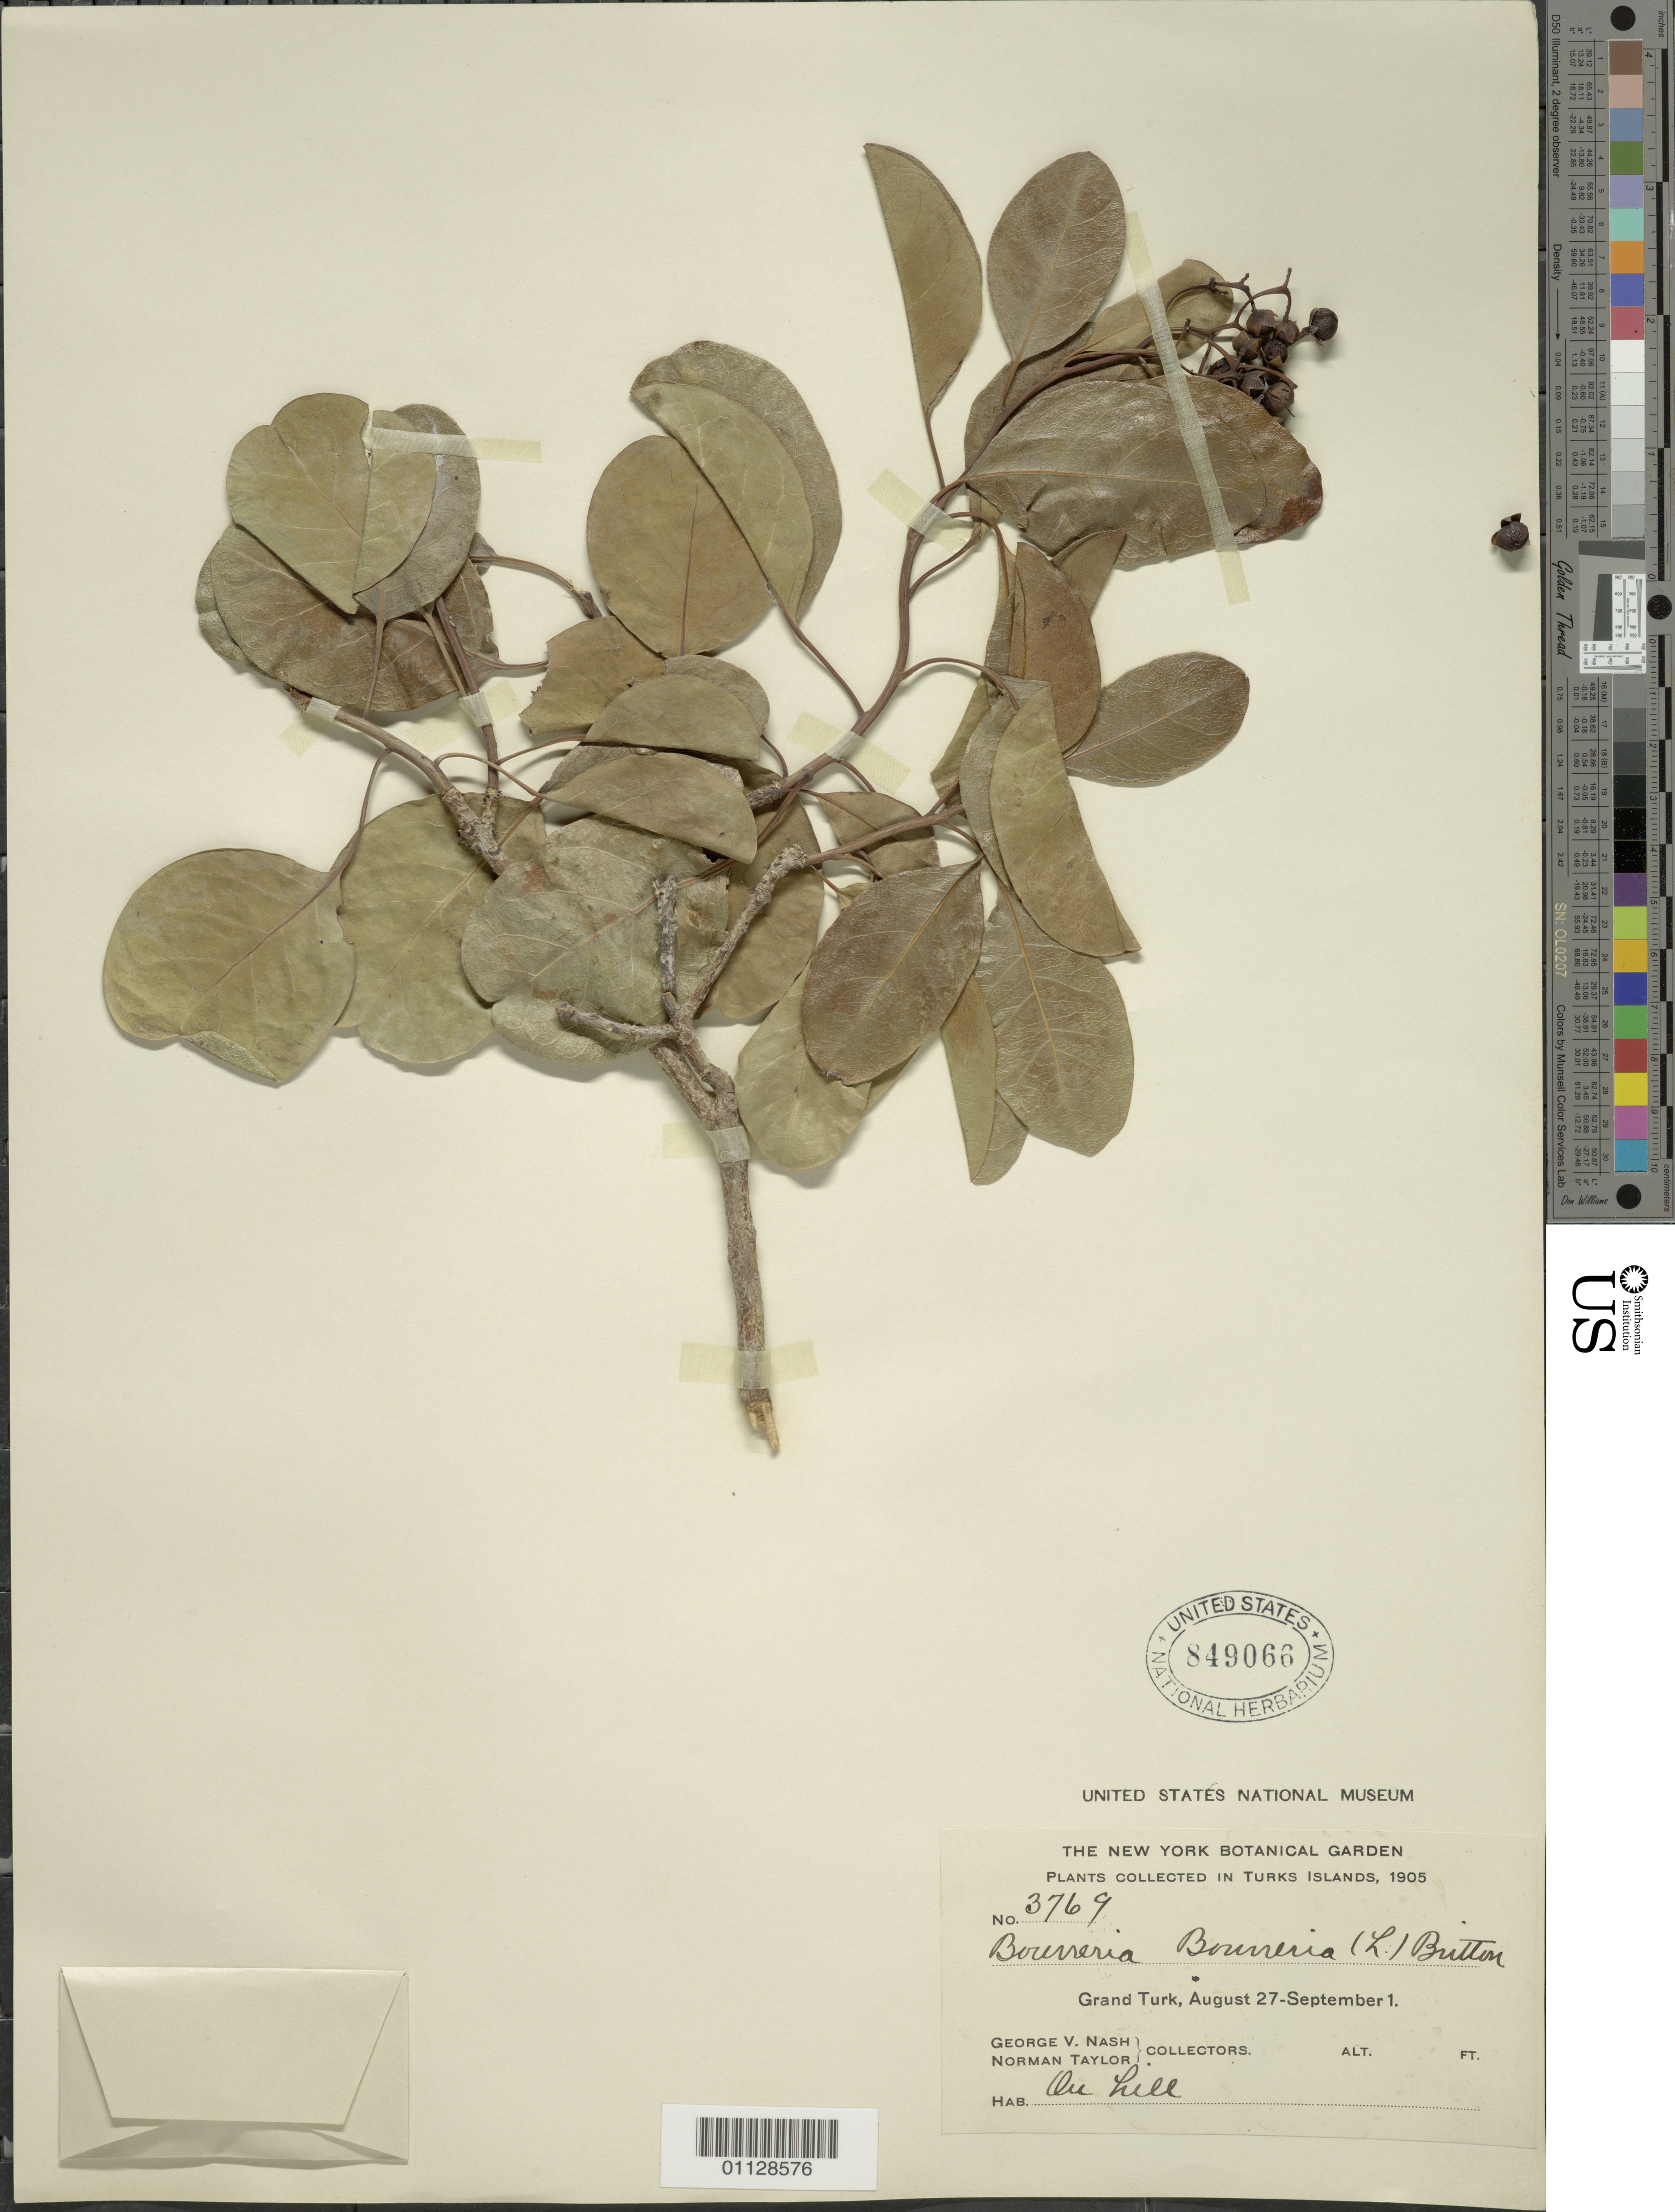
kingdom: Plantae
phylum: Tracheophyta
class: Magnoliopsida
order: Boraginales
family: Ehretiaceae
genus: Bourreria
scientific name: Bourreria succulenta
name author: Jacq.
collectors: G. V. Nash & N. Taylor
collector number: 3769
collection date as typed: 27 Aug 1905 to 01 Sep 1905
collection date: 1905-08-27/1905-09-01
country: Turks and Caicos Islands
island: Grand Turk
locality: On hill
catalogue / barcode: US 849066